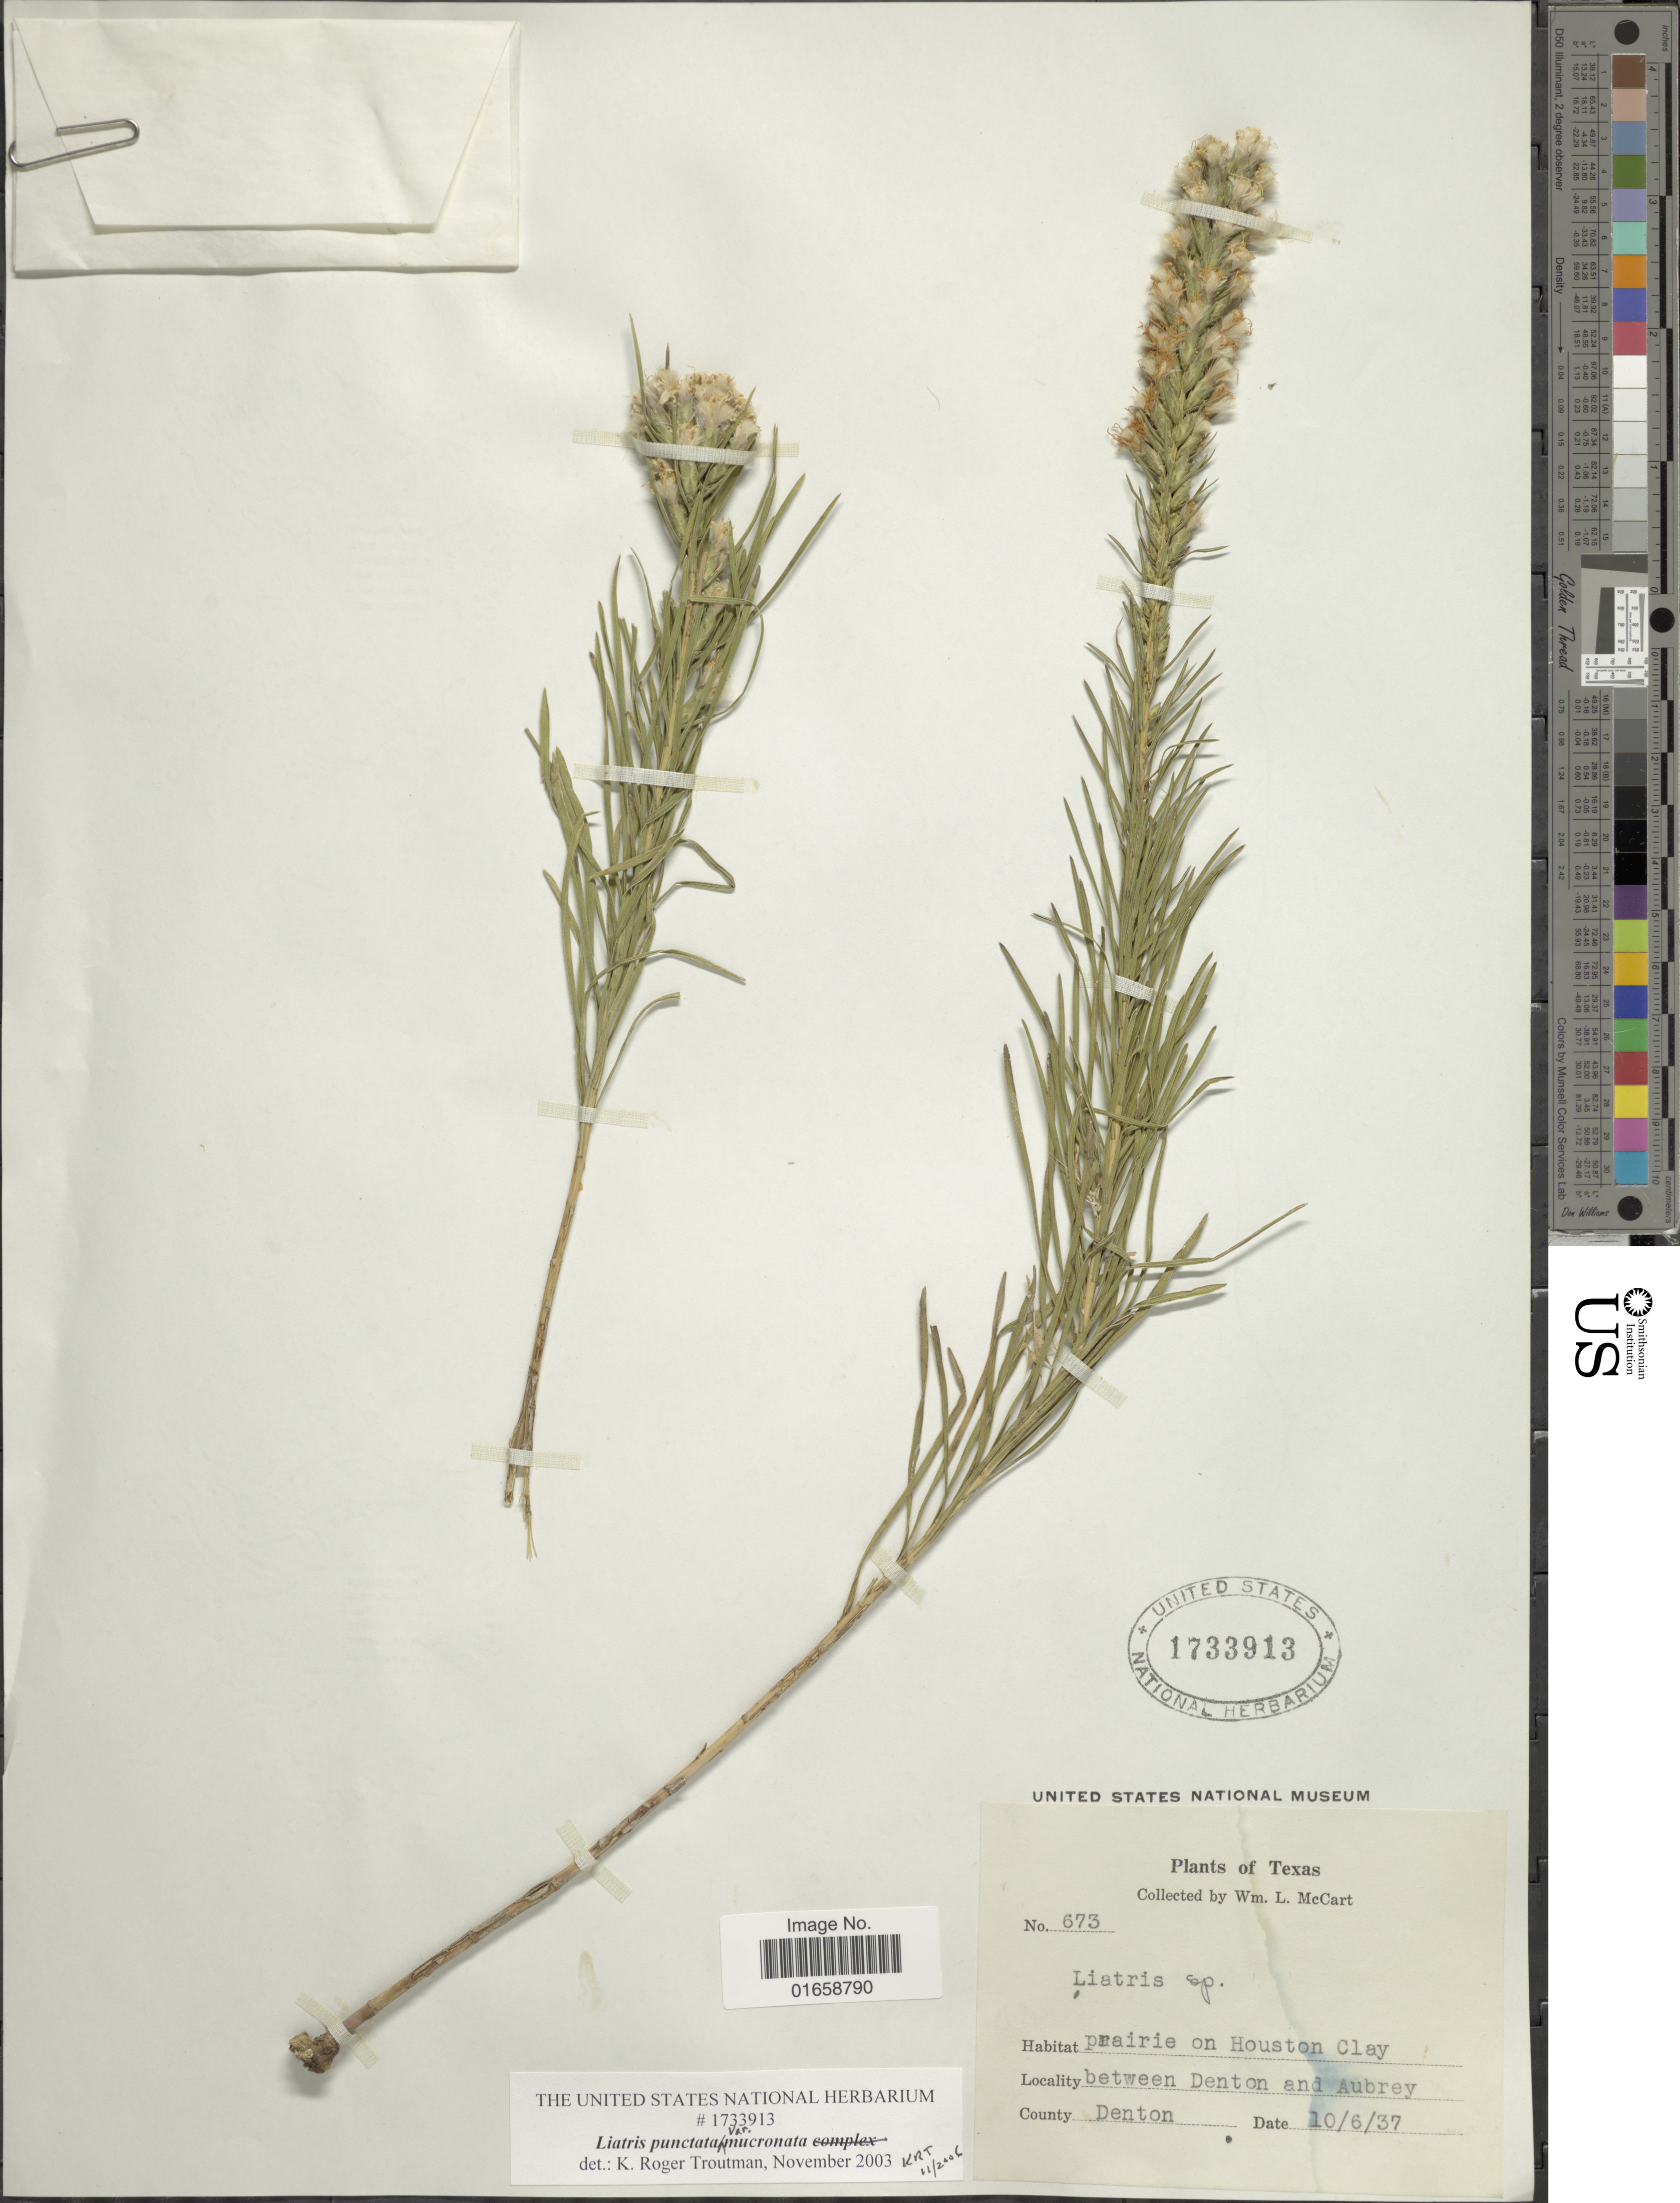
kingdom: Plantae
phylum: Tracheophyta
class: Magnoliopsida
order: Asterales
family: Asteraceae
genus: Liatris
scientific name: Liatris mucronata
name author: DC.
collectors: W. McCart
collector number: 673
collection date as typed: Transcribed d/m/y: 6/10/37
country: United States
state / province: Texas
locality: Between Denton and Aubrey, Denton County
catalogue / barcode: US 1733913